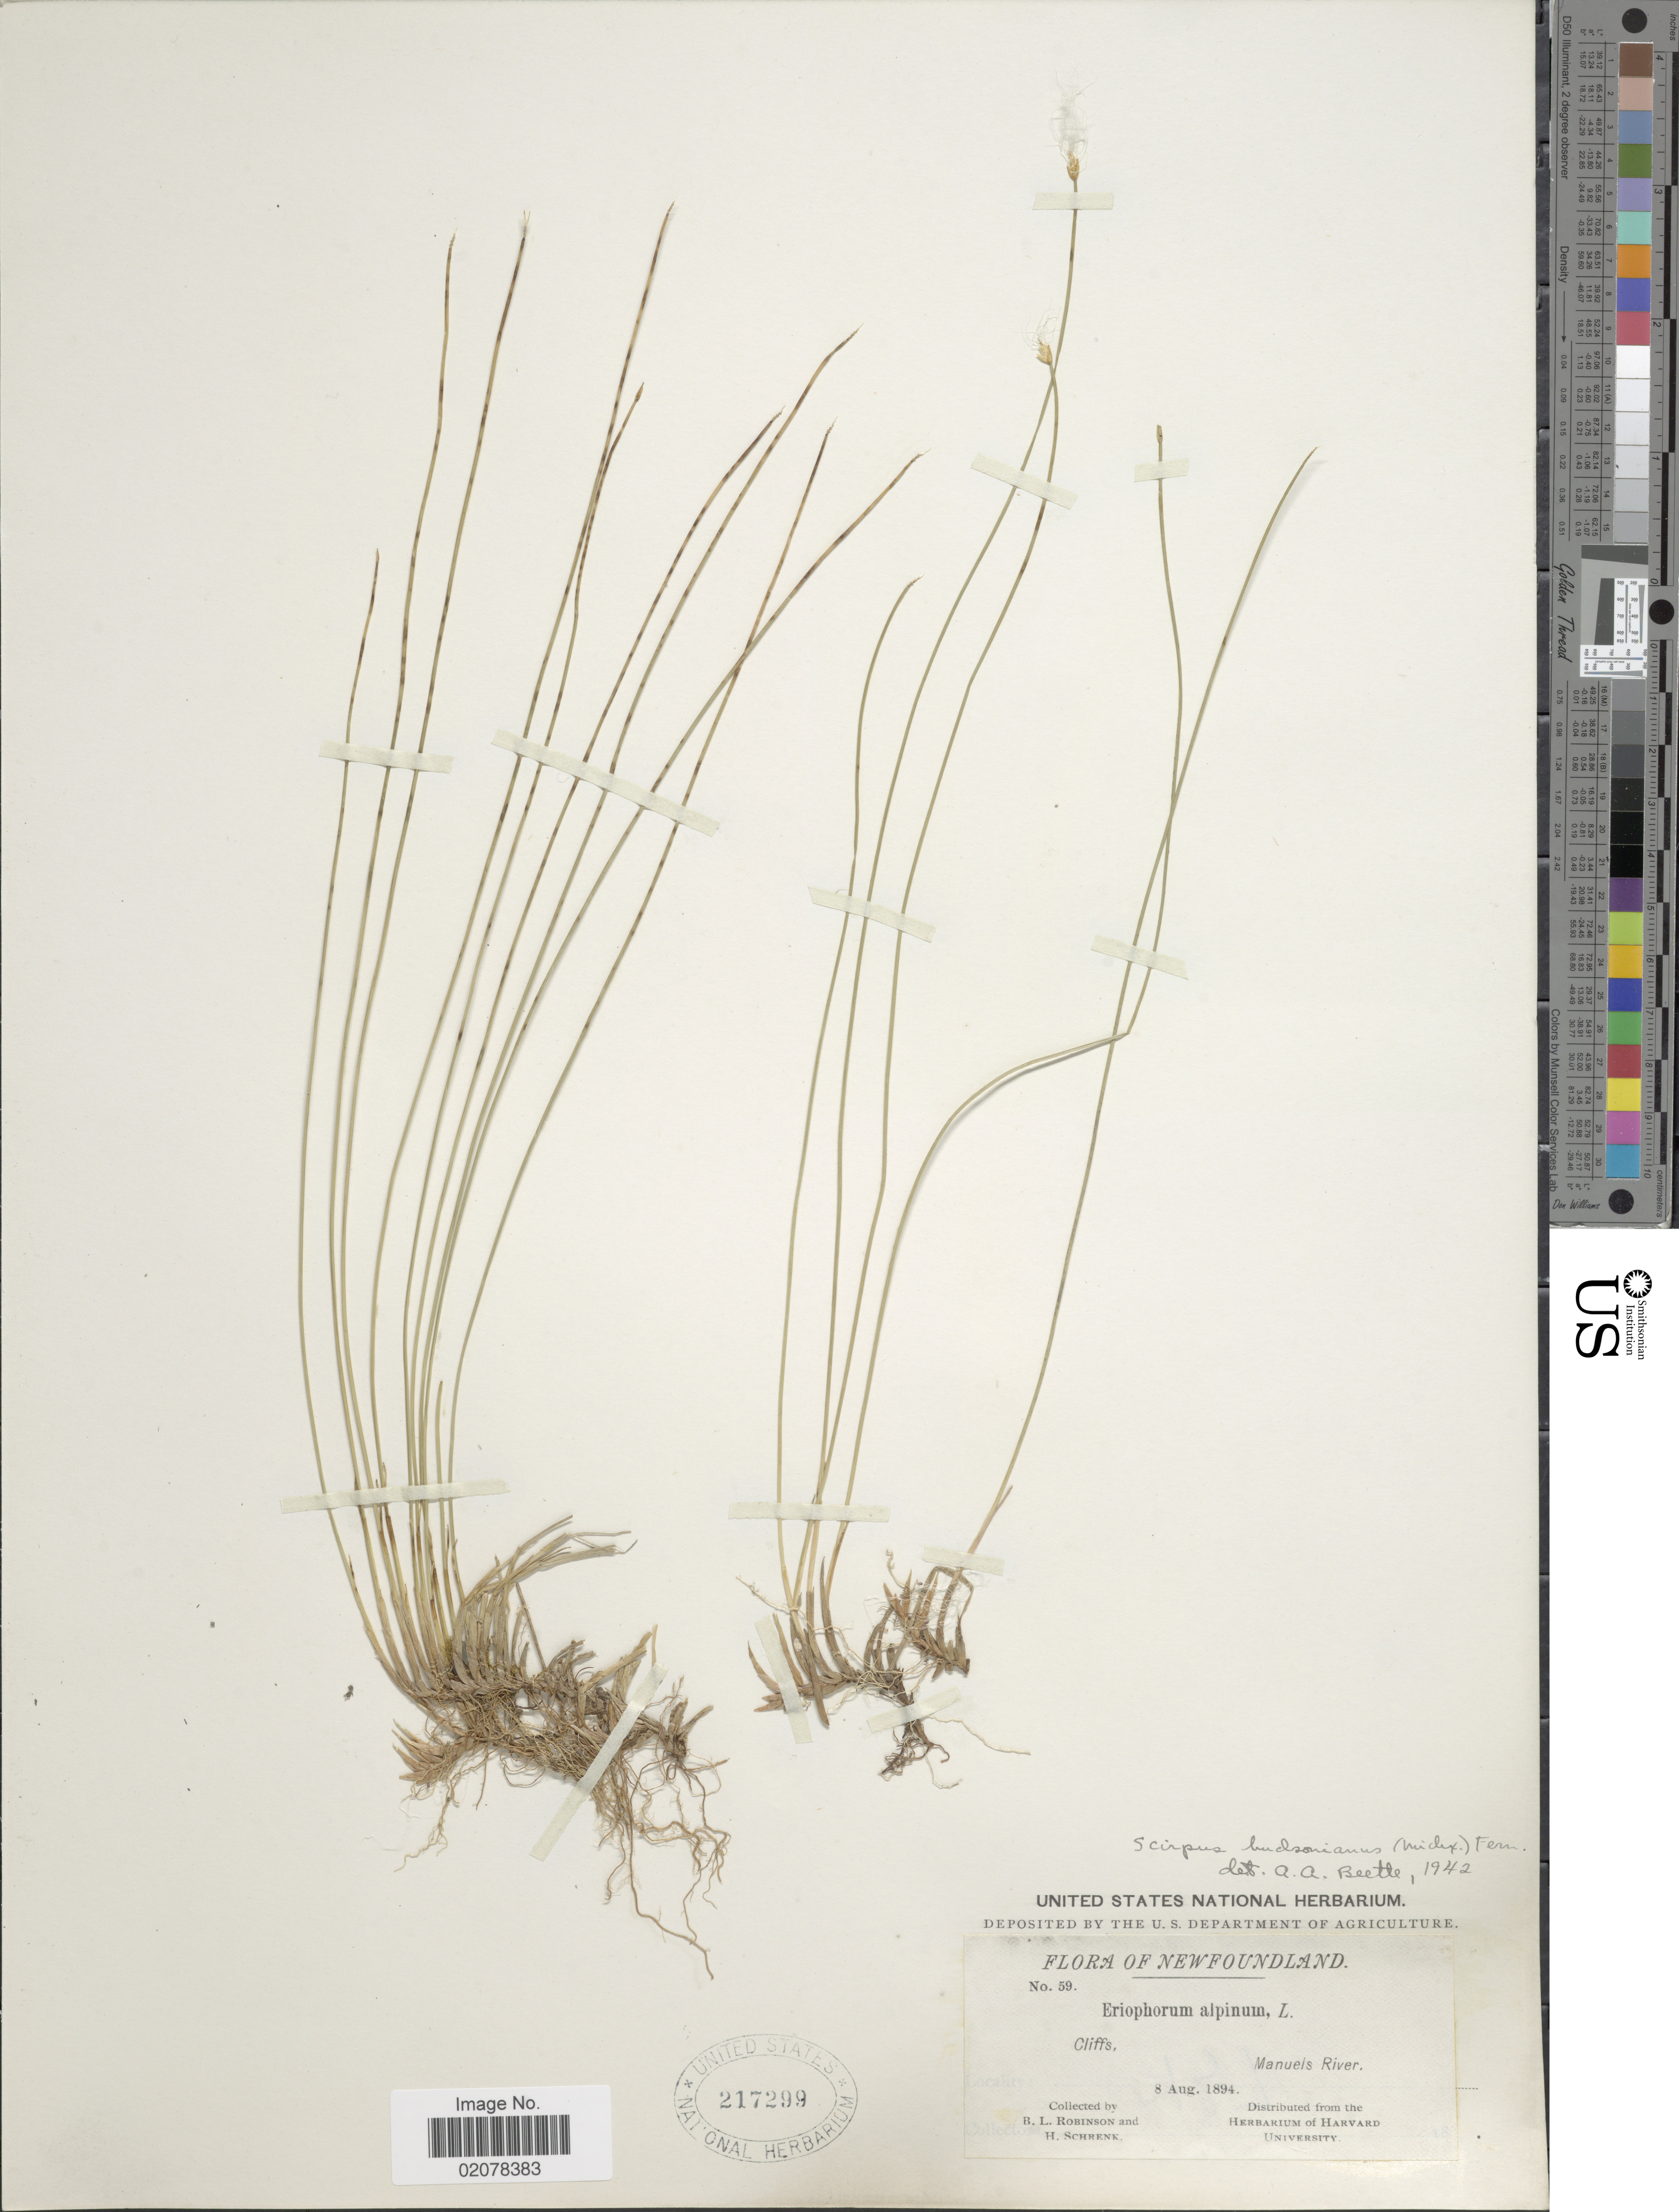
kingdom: Plantae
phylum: Tracheophyta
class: Liliopsida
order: Poales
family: Cyperaceae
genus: Trichophorum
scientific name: Trichophorum alpinum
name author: (L.) Pers.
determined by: Strong, M. T., (US), Smithsonian Institution - National Museum of Natural History (UNITED STATES)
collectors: B. L. Robinson & H. v. Schrenk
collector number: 59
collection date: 1894-08-08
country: Canada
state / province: Newfoundland and Labrador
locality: Cliffs, Manuels River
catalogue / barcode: US 217299